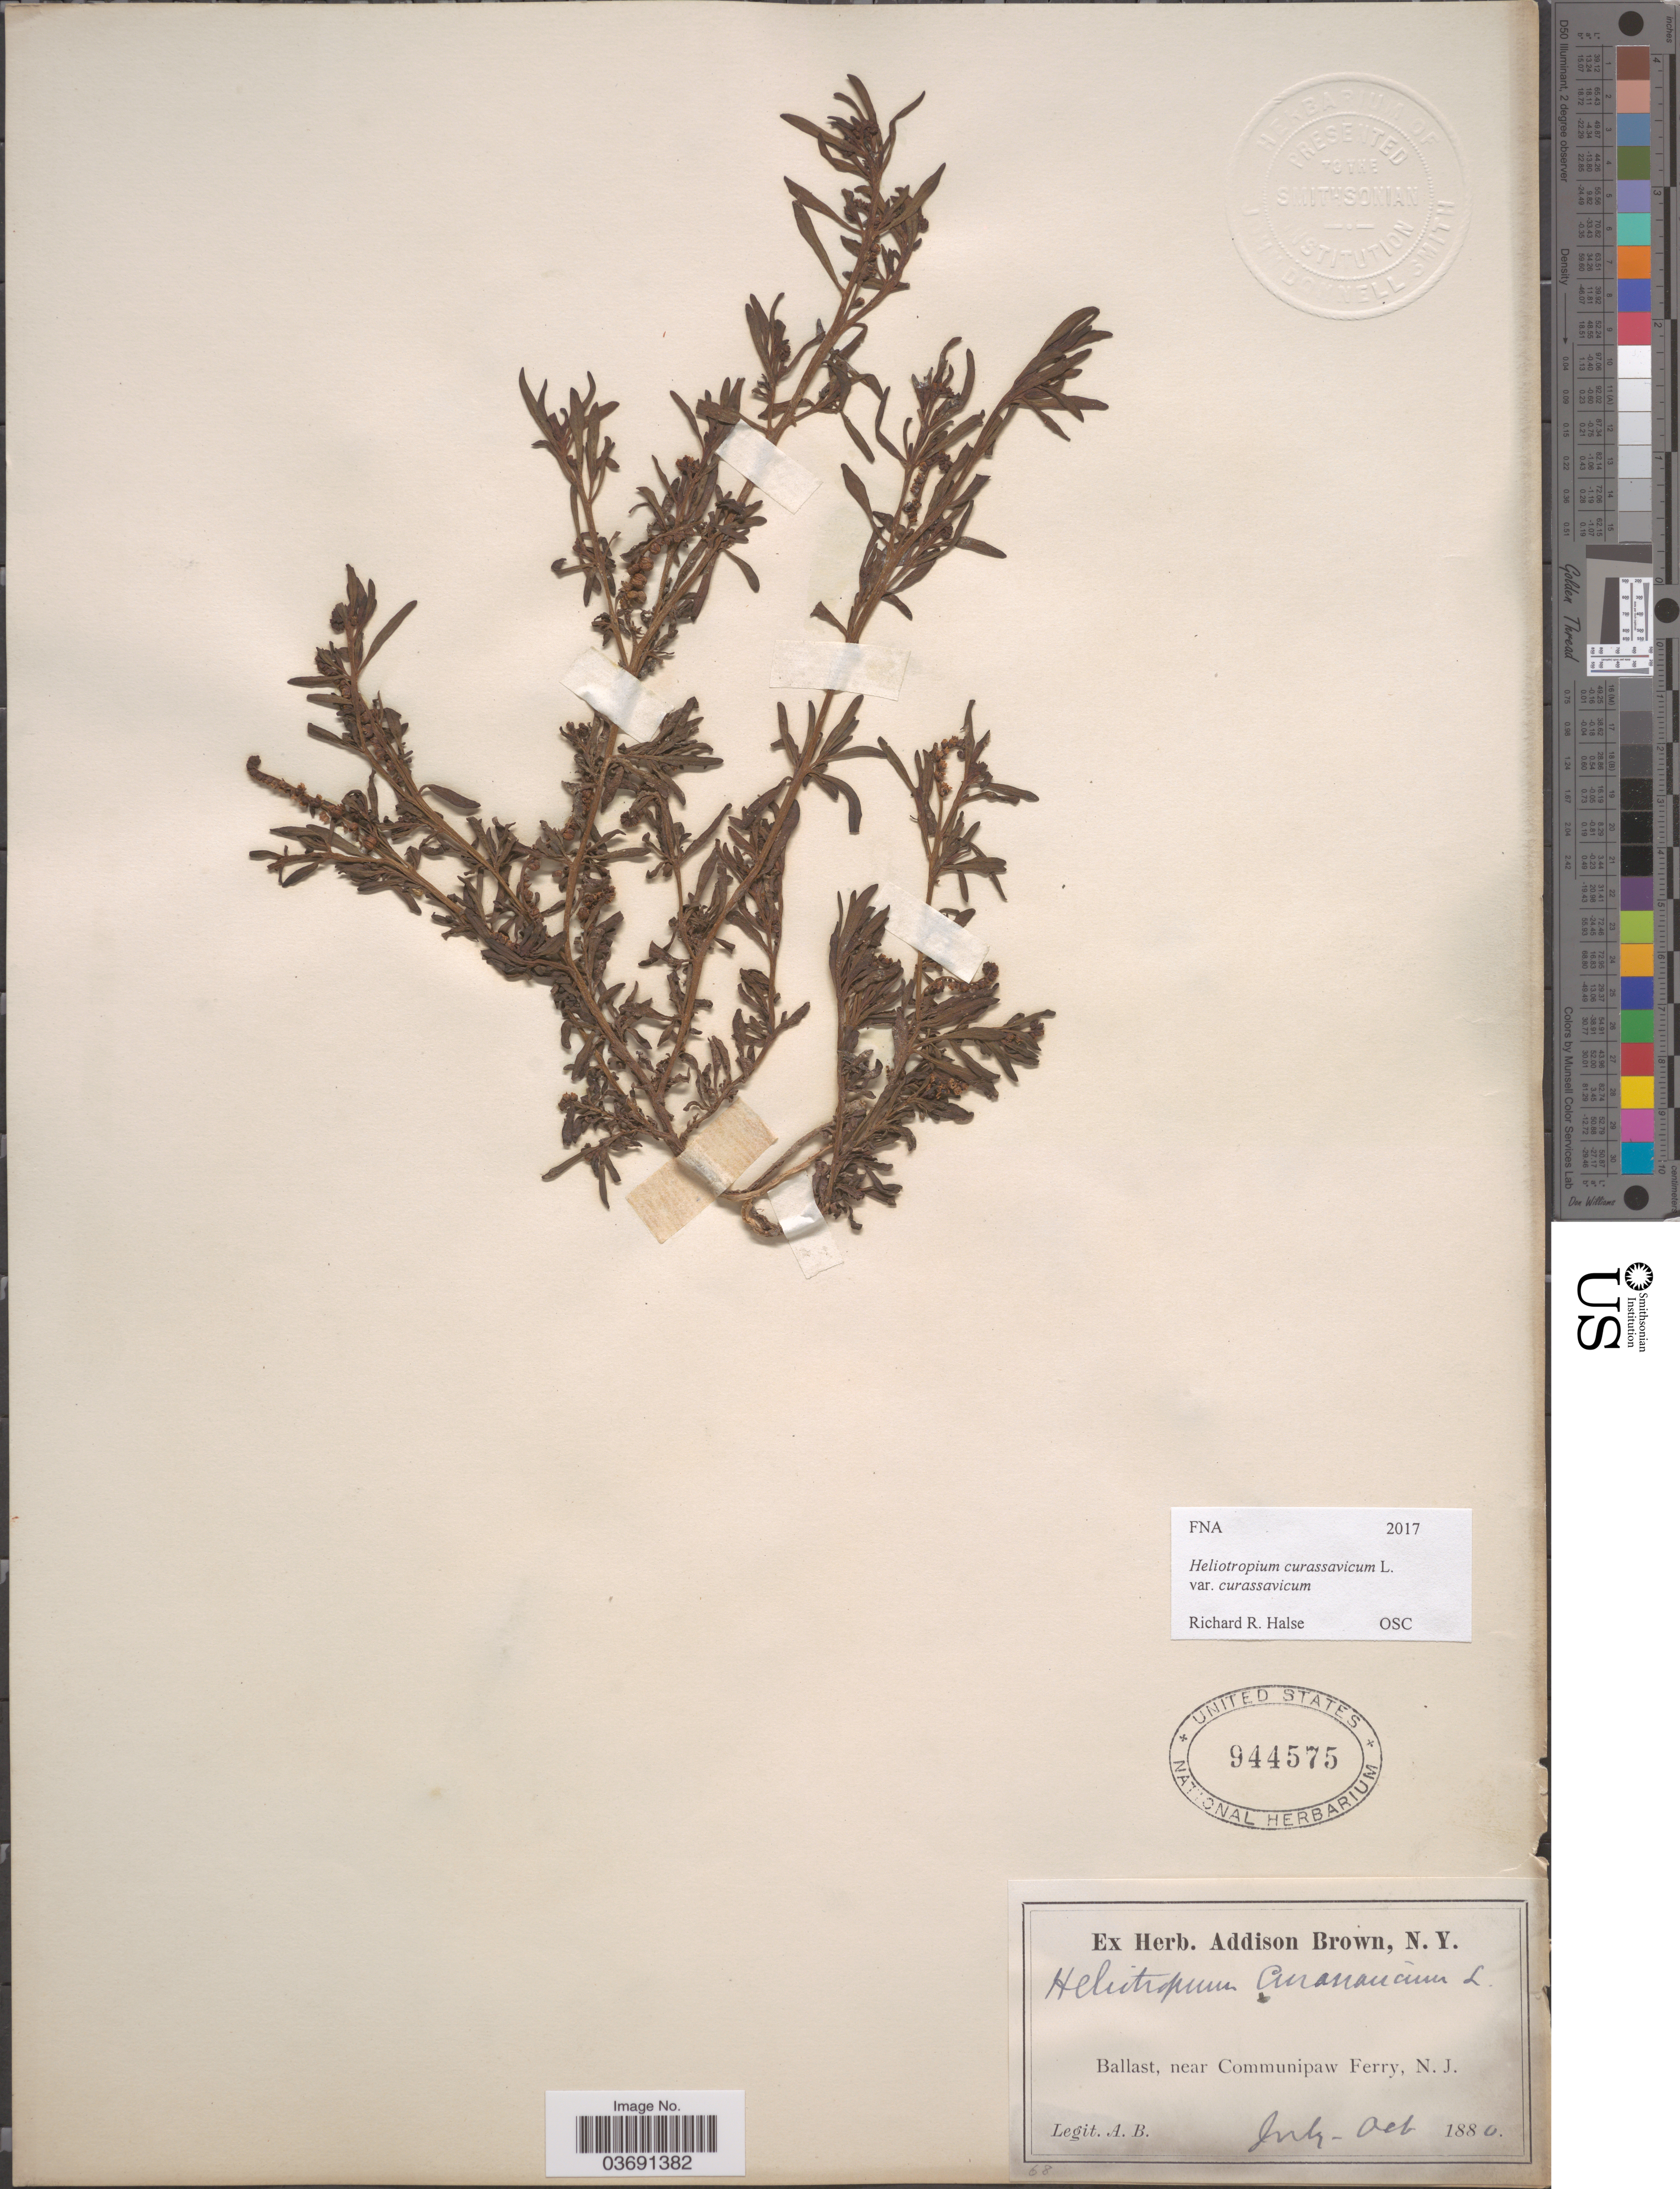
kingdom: Plantae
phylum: Tracheophyta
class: Magnoliopsida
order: Boraginales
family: Heliotropiaceae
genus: Heliotropium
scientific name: Heliotropium curassavicum var. curassavicum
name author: L.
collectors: A. Brown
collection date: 1880-07/1880-10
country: United States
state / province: New Jersey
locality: Ballast, near Communipaw Ferry.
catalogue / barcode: US 944575